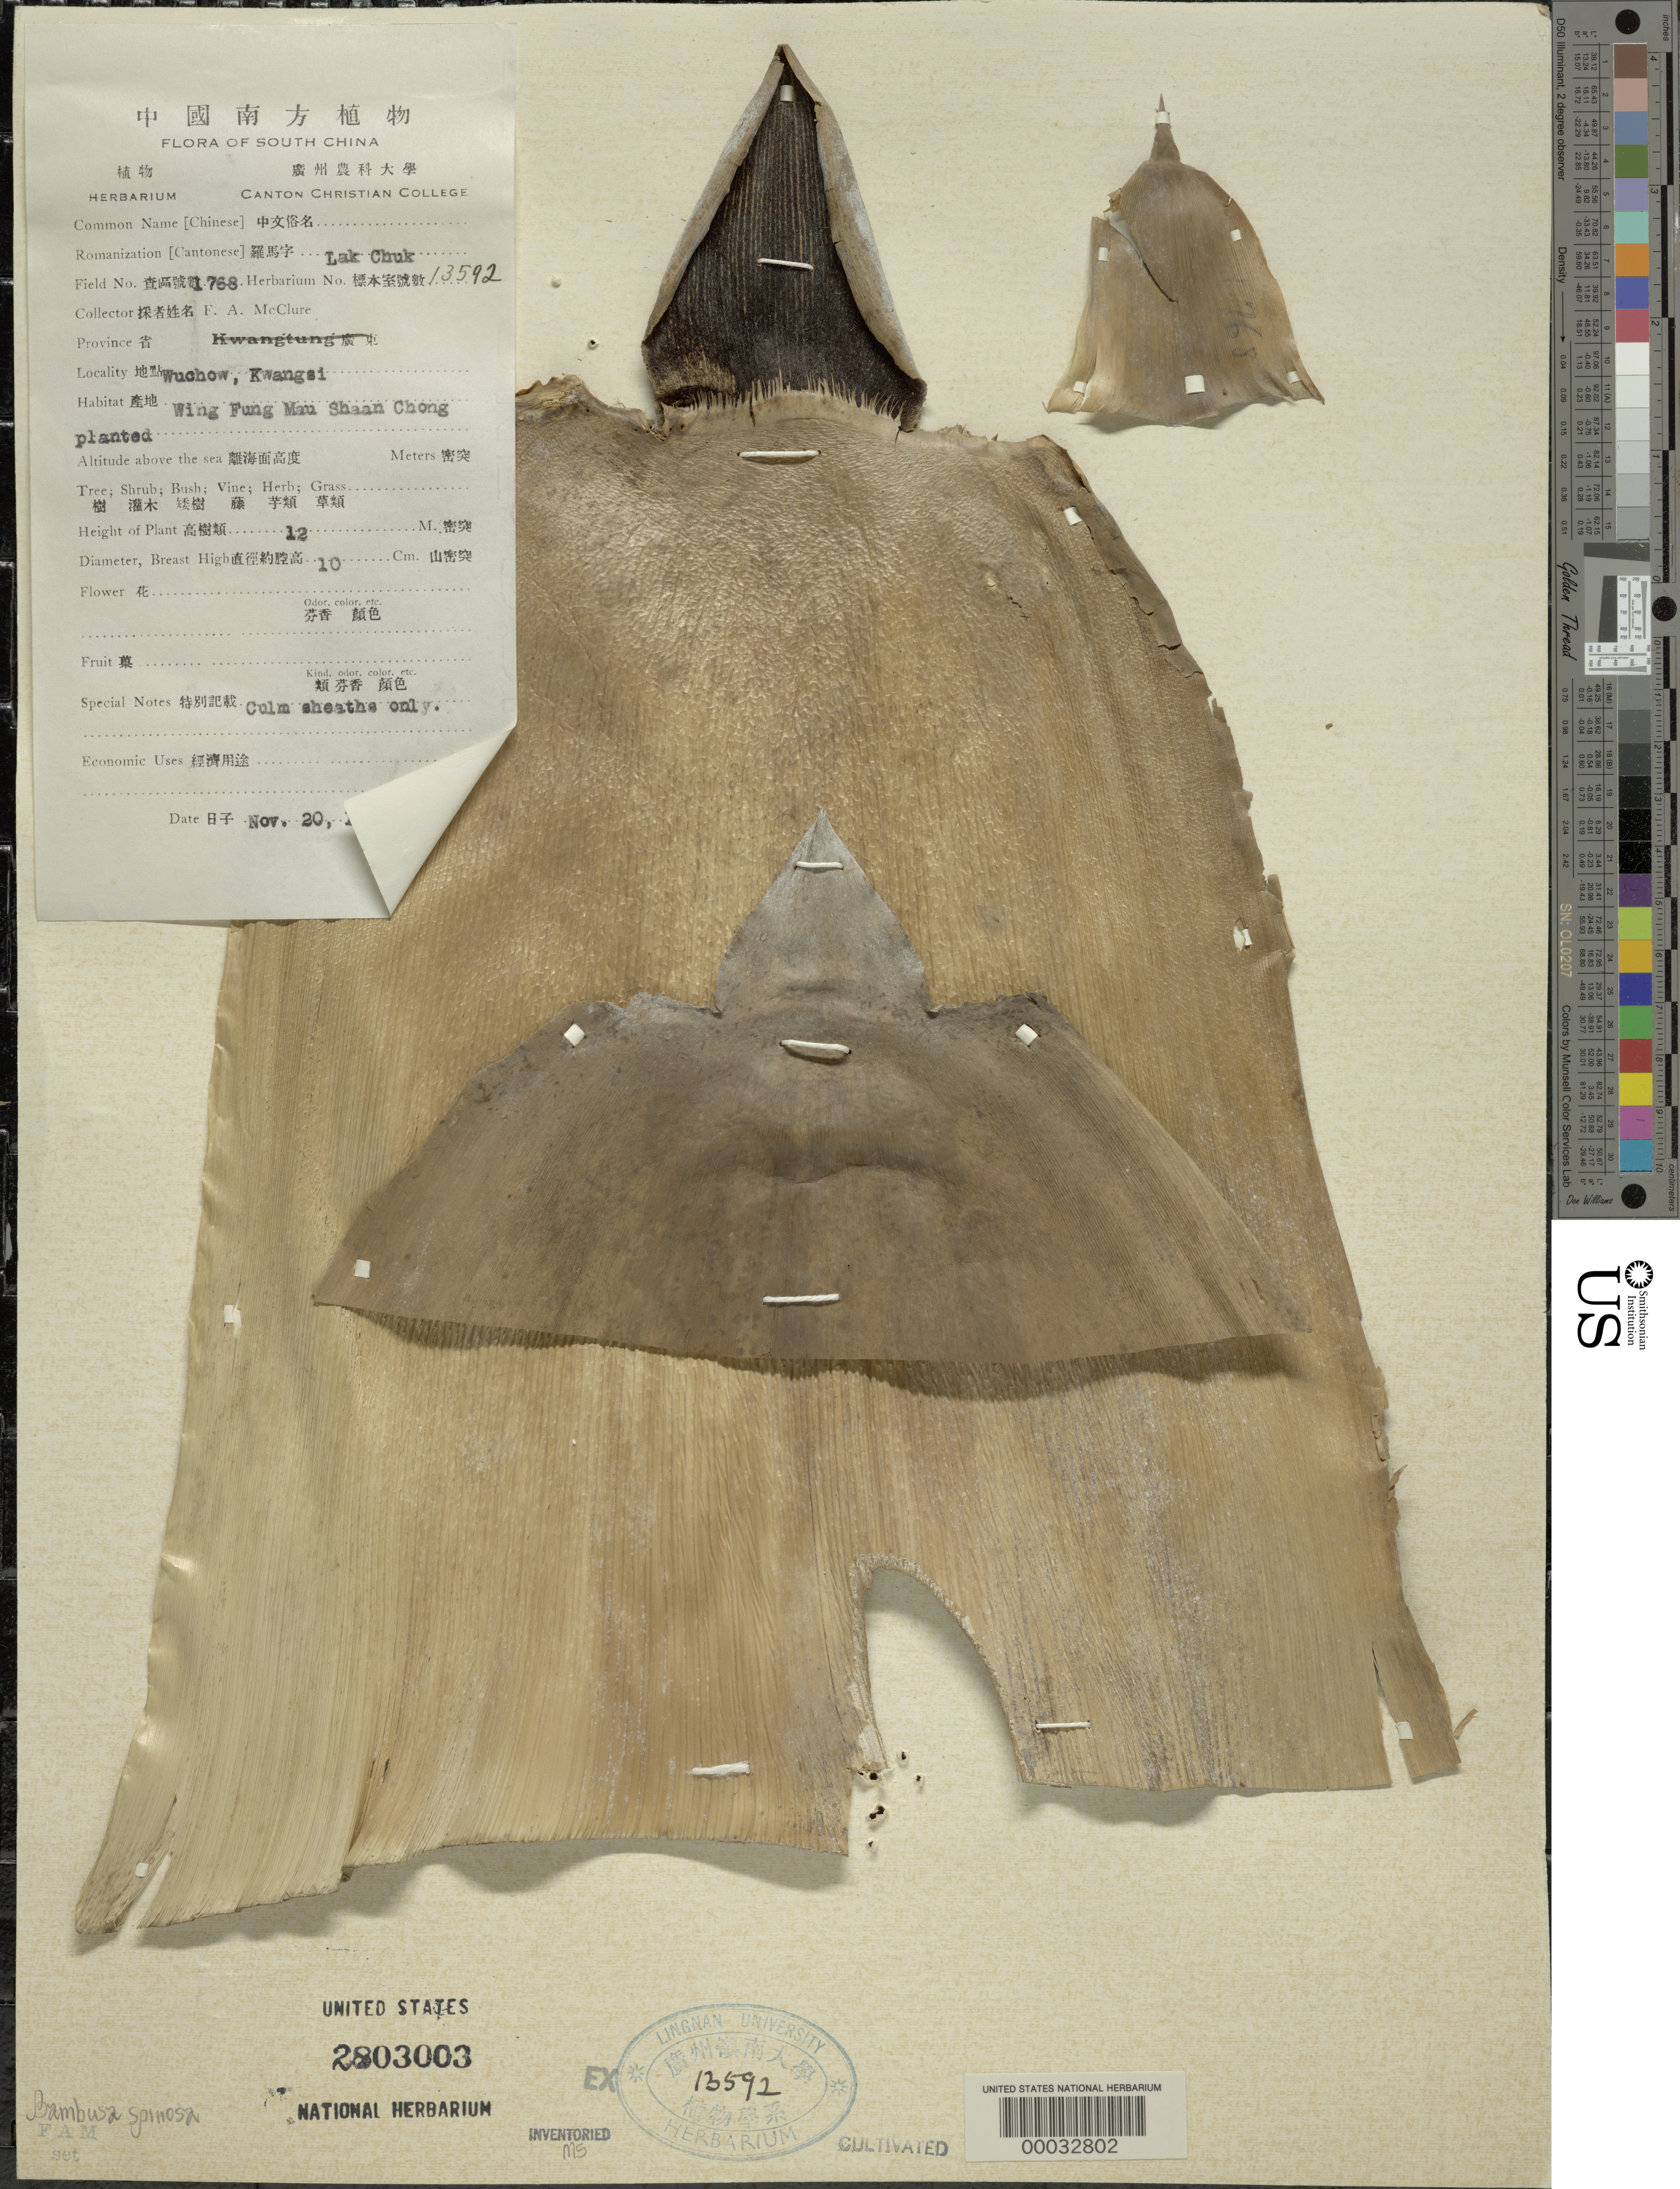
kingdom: Plantae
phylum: Tracheophyta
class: Liliopsida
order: Poales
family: Poaceae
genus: Bambusa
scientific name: Bambusa spinosa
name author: Roxb.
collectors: F. A. McClure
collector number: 1768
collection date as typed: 20 Nov 1925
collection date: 1925-11-20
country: China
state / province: Guangxi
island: Honam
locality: Wuchow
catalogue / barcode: US 2803003